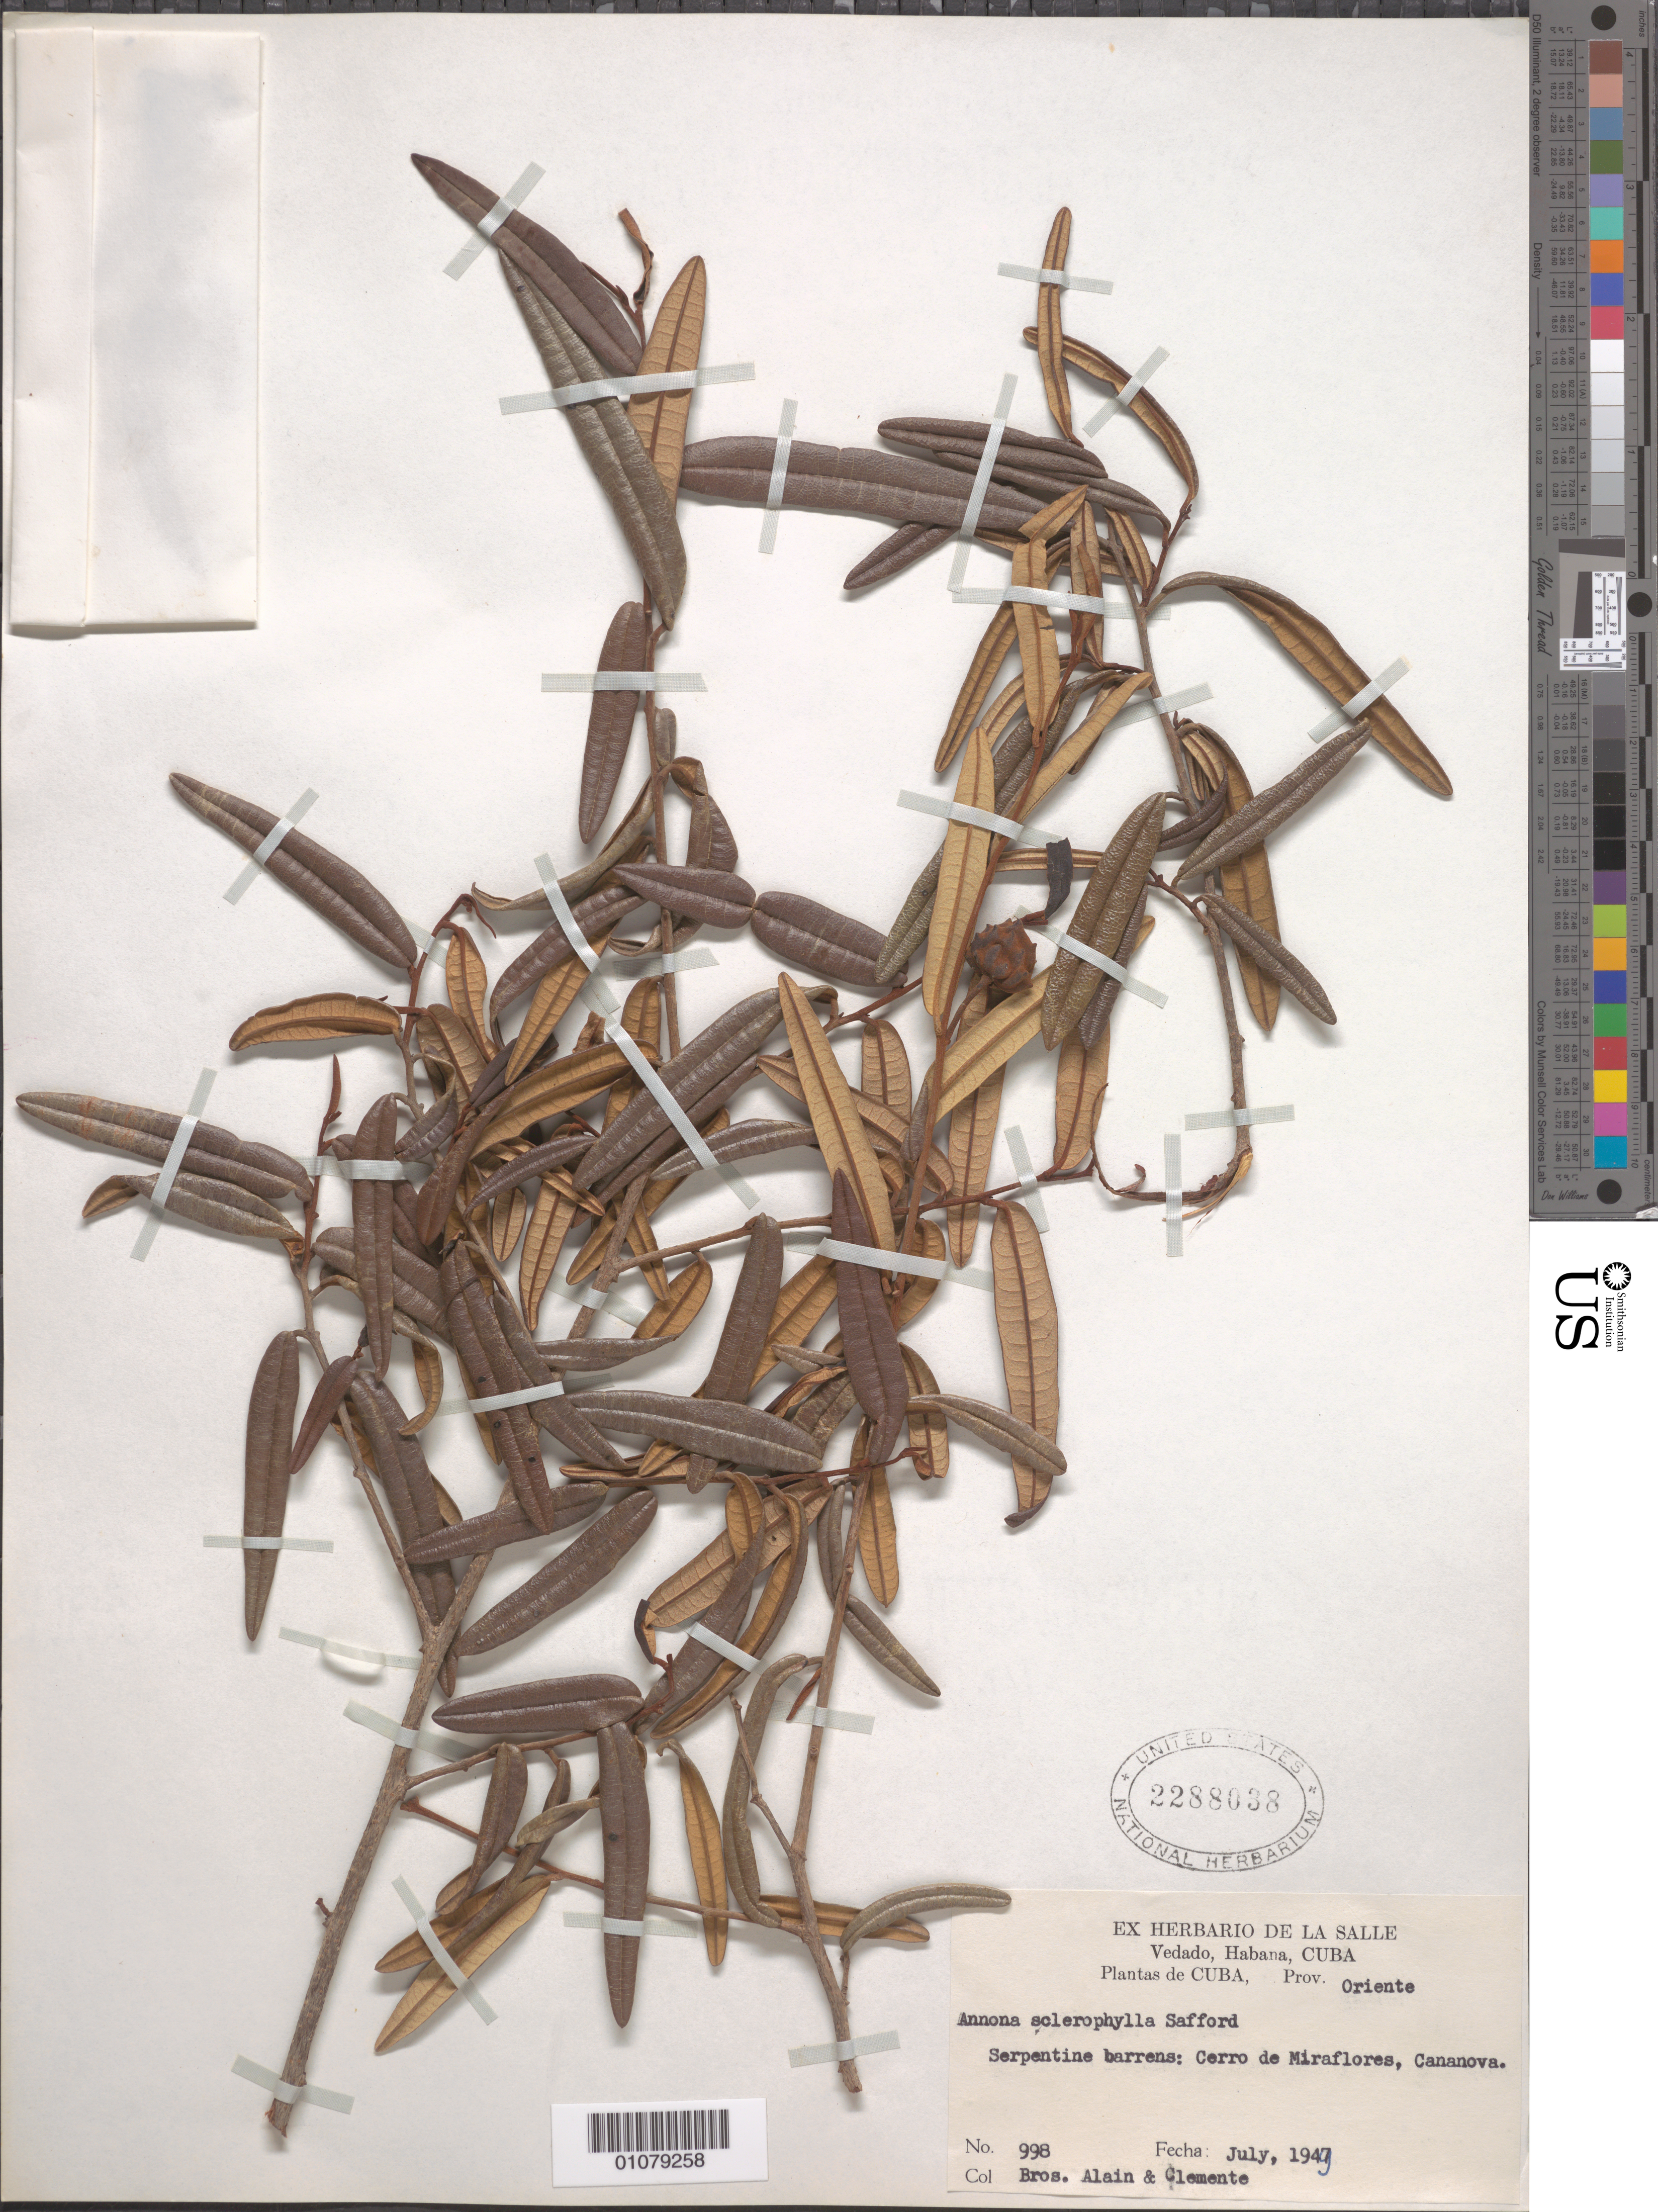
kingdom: Plantae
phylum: Tracheophyta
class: Magnoliopsida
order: Magnoliales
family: Annonaceae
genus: Annona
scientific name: Annona sclerophylla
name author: Saff.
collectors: A. H. Liogier & Bro. Clemente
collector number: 998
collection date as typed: Jul 1949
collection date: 1949-07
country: Cuba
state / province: Holguín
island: Cuba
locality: Serpentine barrens: Cerro de Miraflores, Cananova Prov Oriente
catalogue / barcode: US 2288038